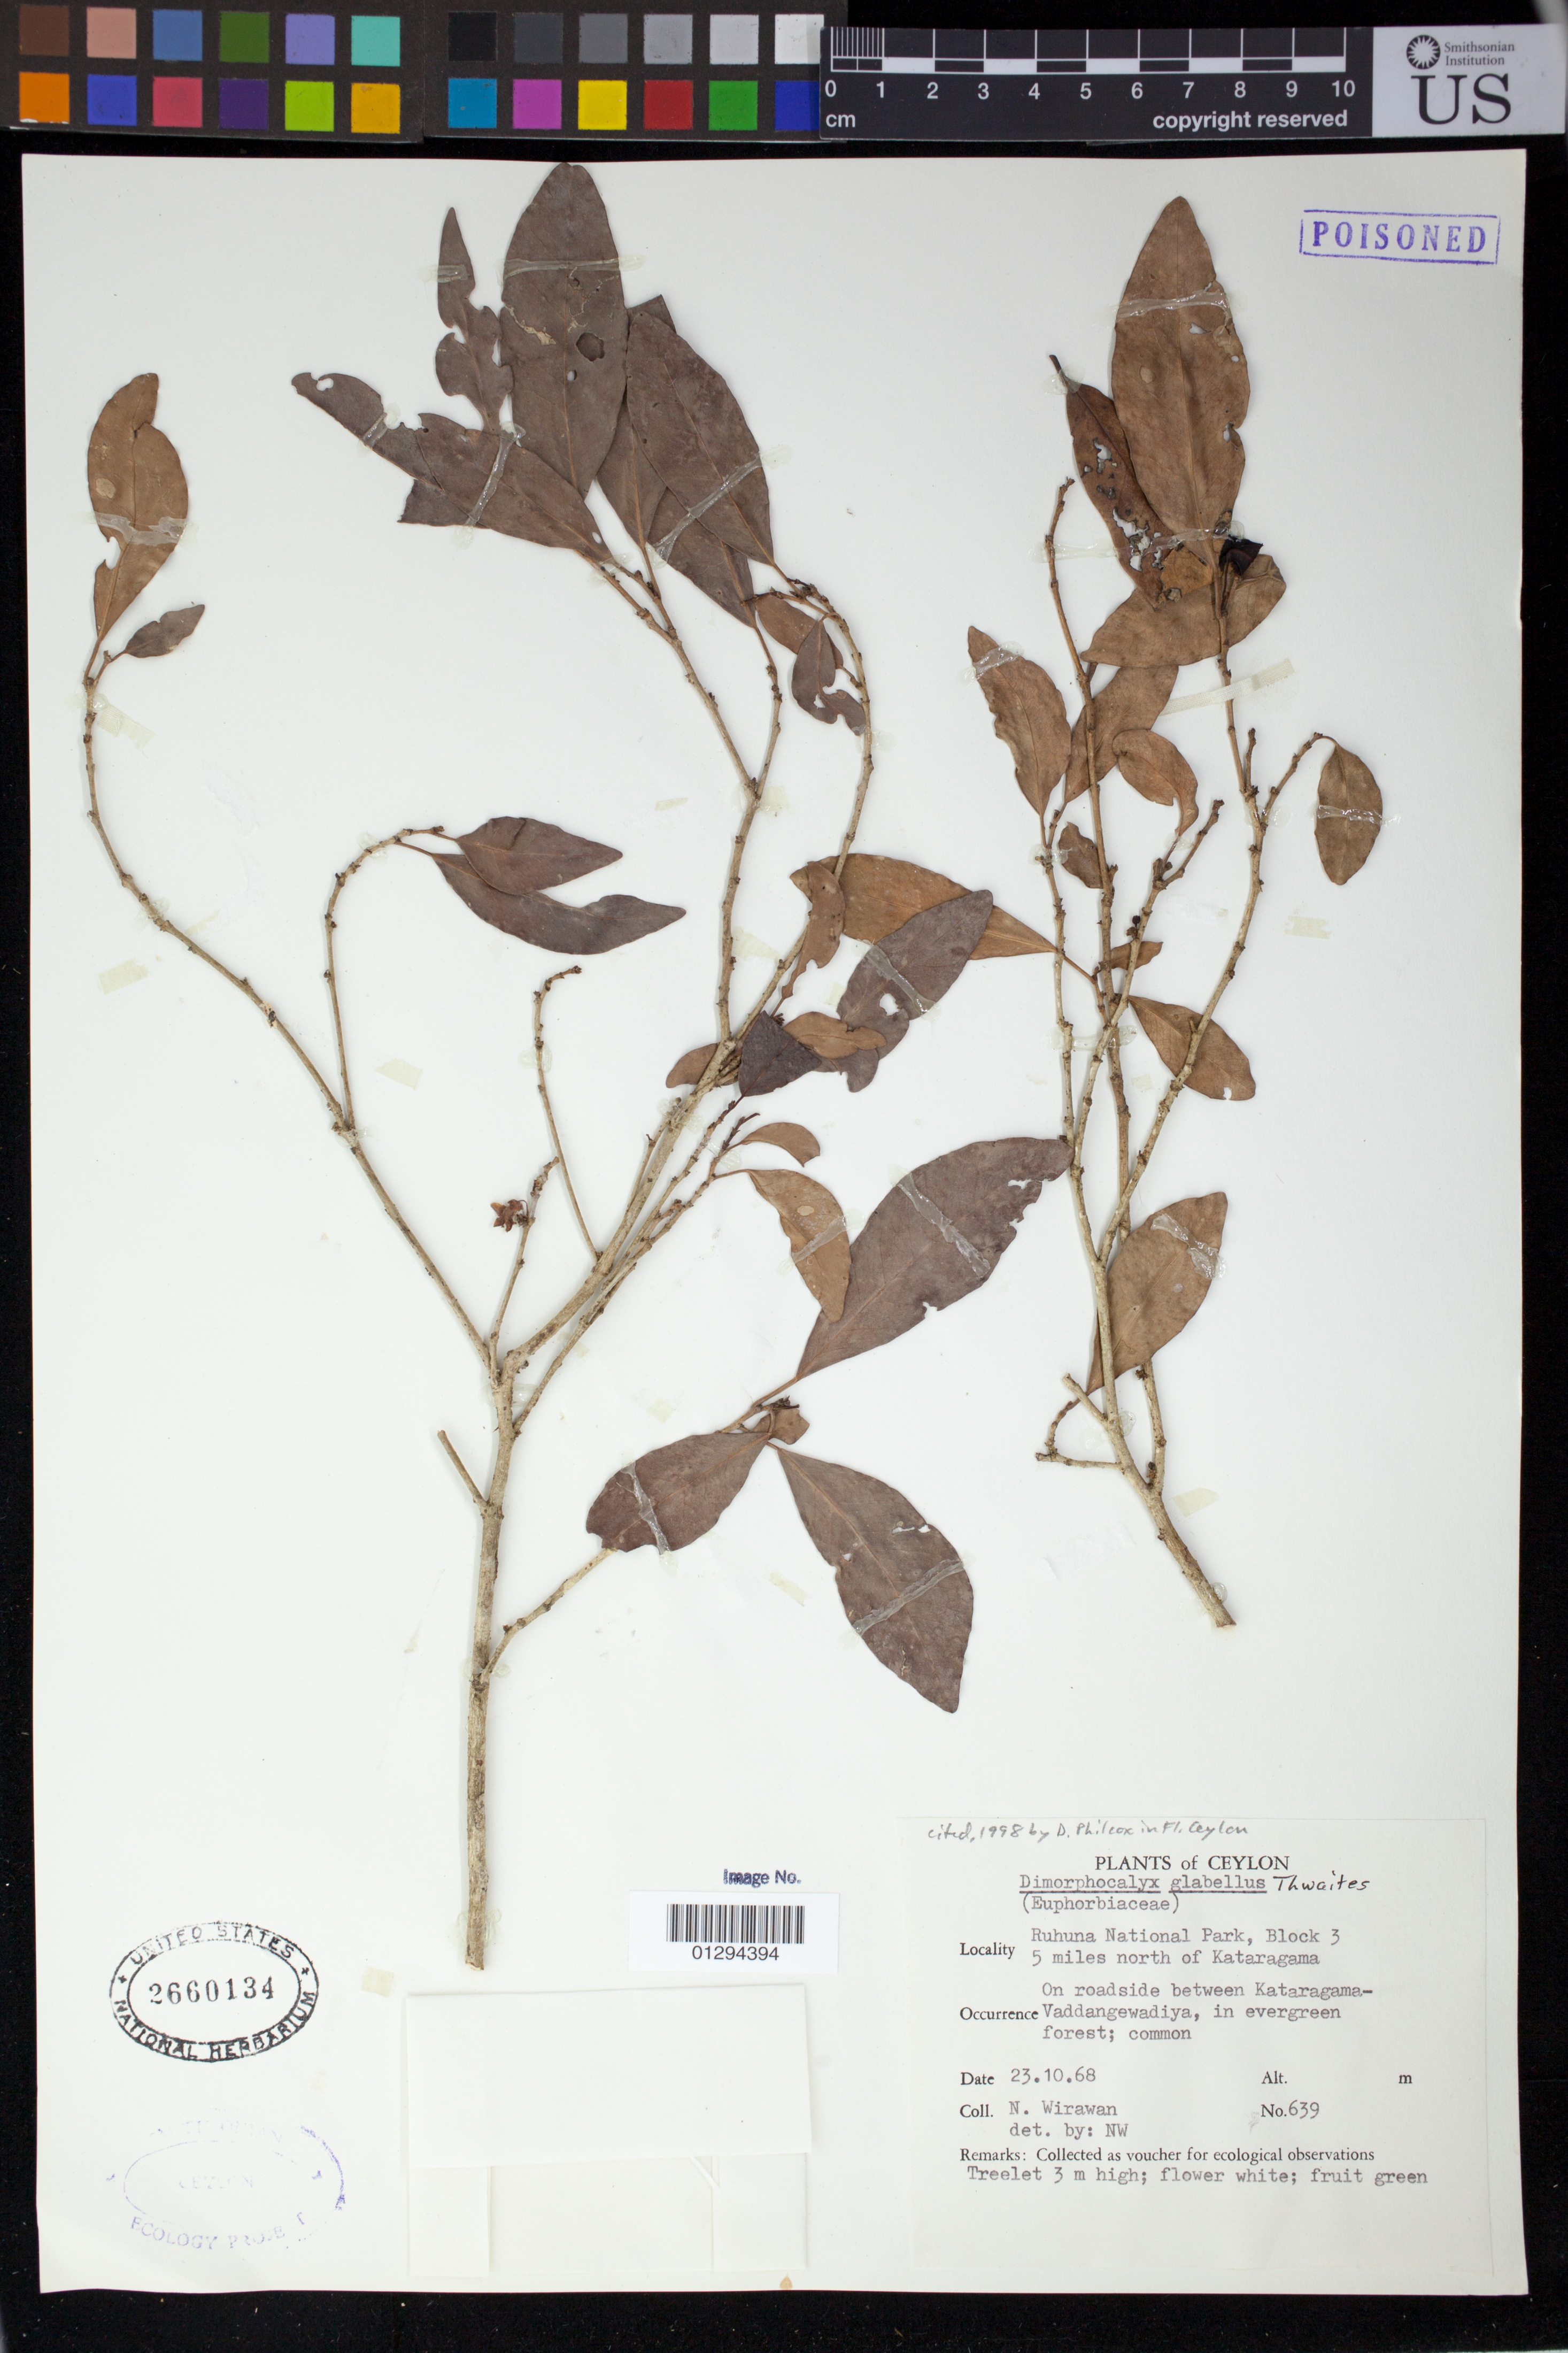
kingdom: Plantae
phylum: Tracheophyta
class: Magnoliopsida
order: Malpighiales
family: Euphorbiaceae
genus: Dimorphocalyx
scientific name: Dimorphocalyx glabellus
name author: Thwaites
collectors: N. Wirawan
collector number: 639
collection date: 1968-10-23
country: Sri Lanka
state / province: Uva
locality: Ruhuna National Park, Block 3, 5 miles north of Kataragama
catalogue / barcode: US 2660134